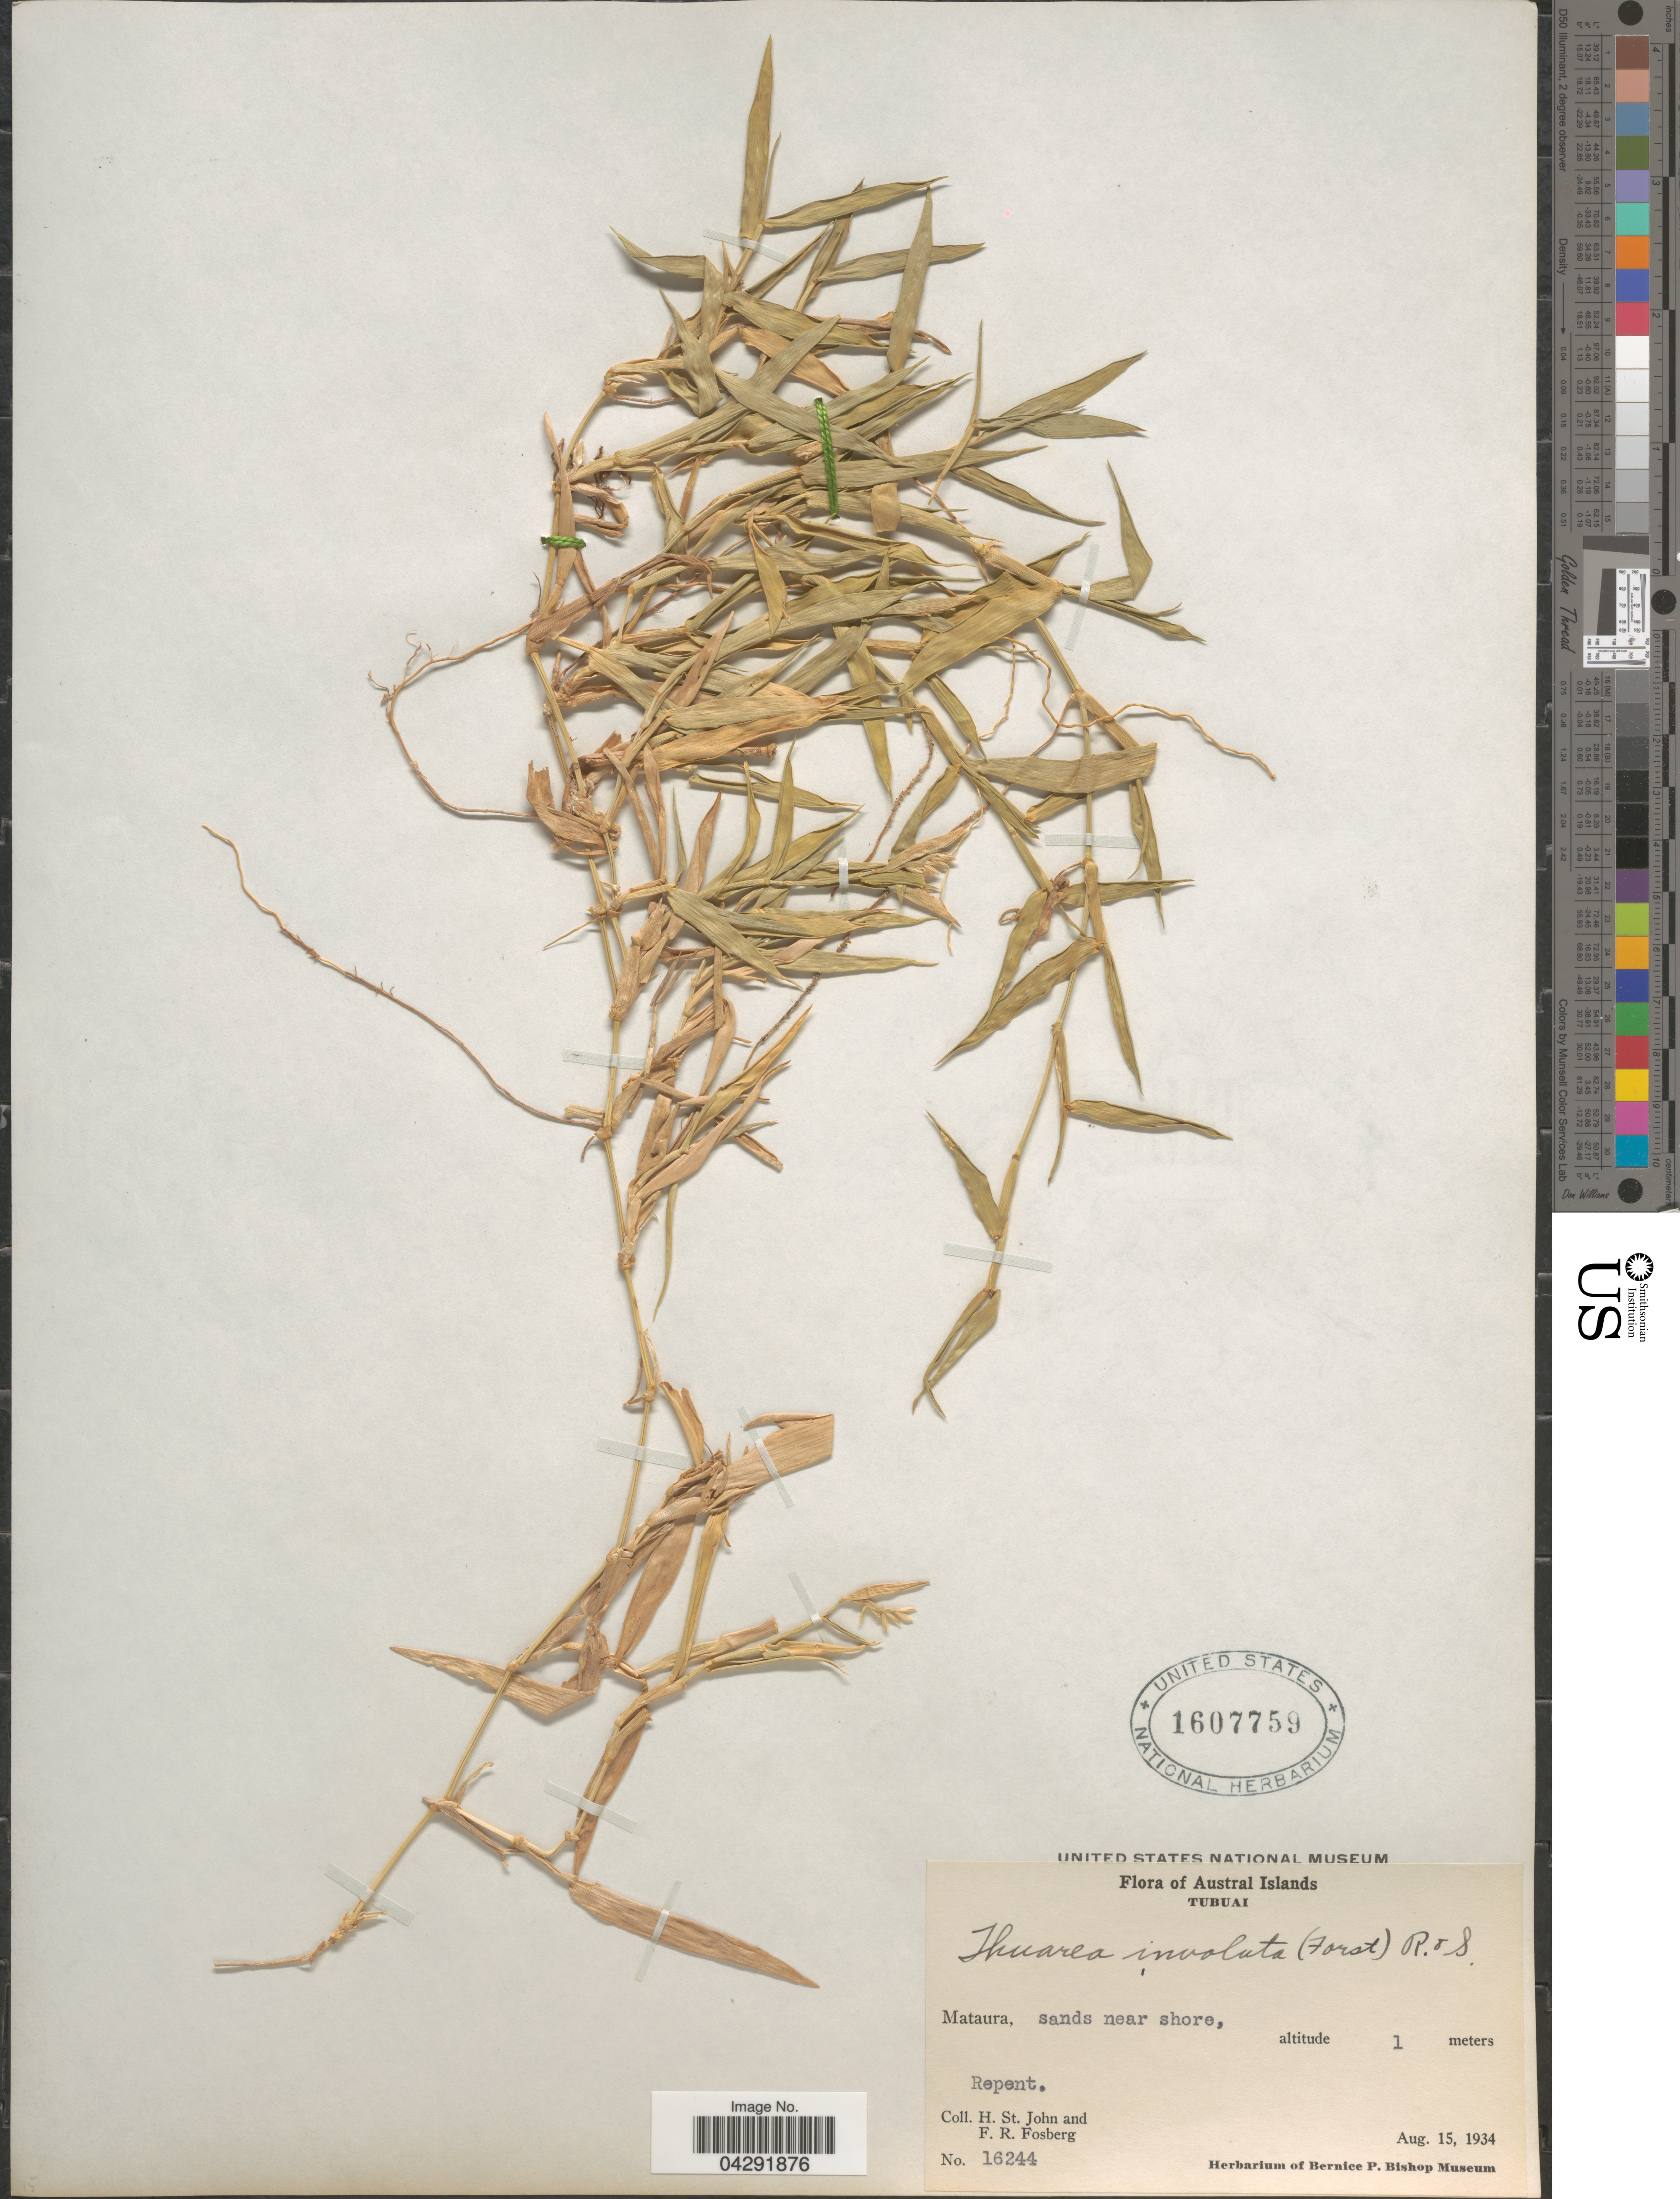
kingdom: Plantae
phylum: Tracheophyta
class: Liliopsida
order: Poales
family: Poaceae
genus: Thuarea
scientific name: Thuarea involuta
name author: (G. Forst.) R. Br. ex Sm.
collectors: H. St. John & F. R. Fosberg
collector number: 16244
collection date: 1934-08-15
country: French Polynesia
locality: Austral Islands. Tubuai. Mataura, sands near shore.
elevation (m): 1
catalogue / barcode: US 1607759